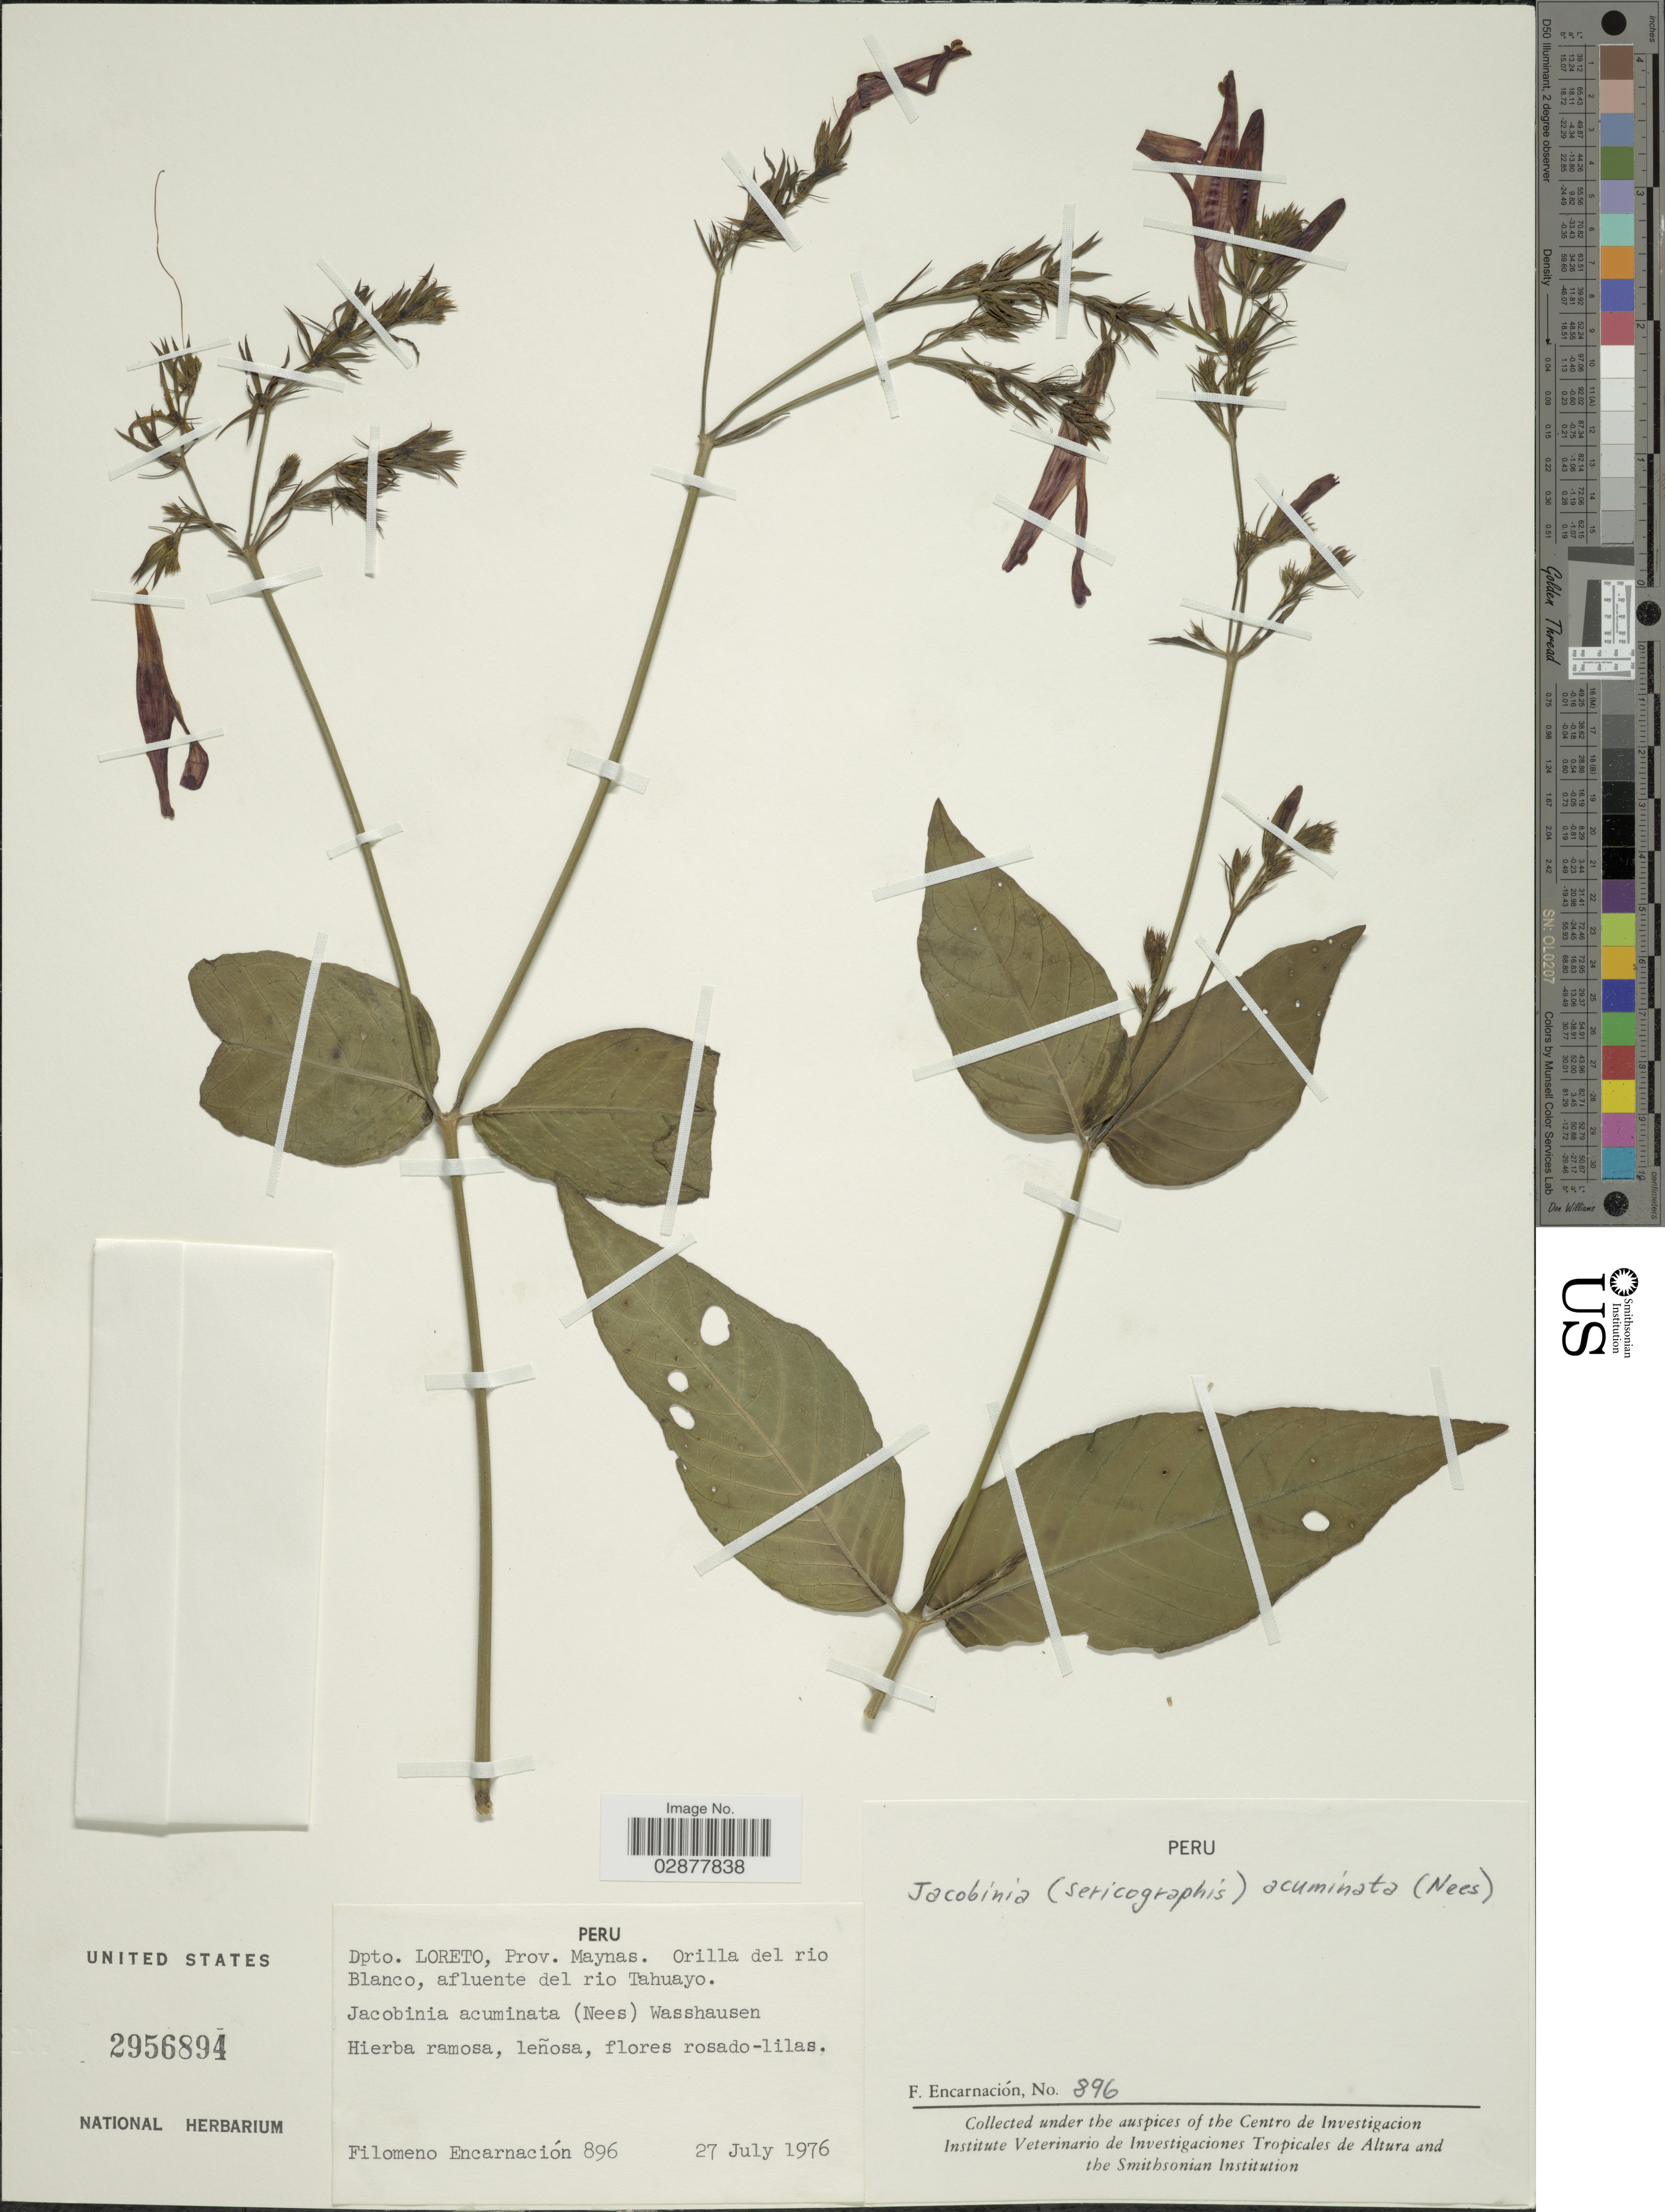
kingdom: Plantae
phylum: Tracheophyta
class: Magnoliopsida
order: Lamiales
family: Acanthaceae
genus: Justicia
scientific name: Justicia calycina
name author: (Nees) V.A.W. Graham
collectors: F. Encarnación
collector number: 896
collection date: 1976-07-27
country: Peru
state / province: Loreto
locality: Dpto. Loreto, Prov. Maynas. Orilla del rio Blanco, afluente del rio Tahuayo.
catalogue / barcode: US 2956894